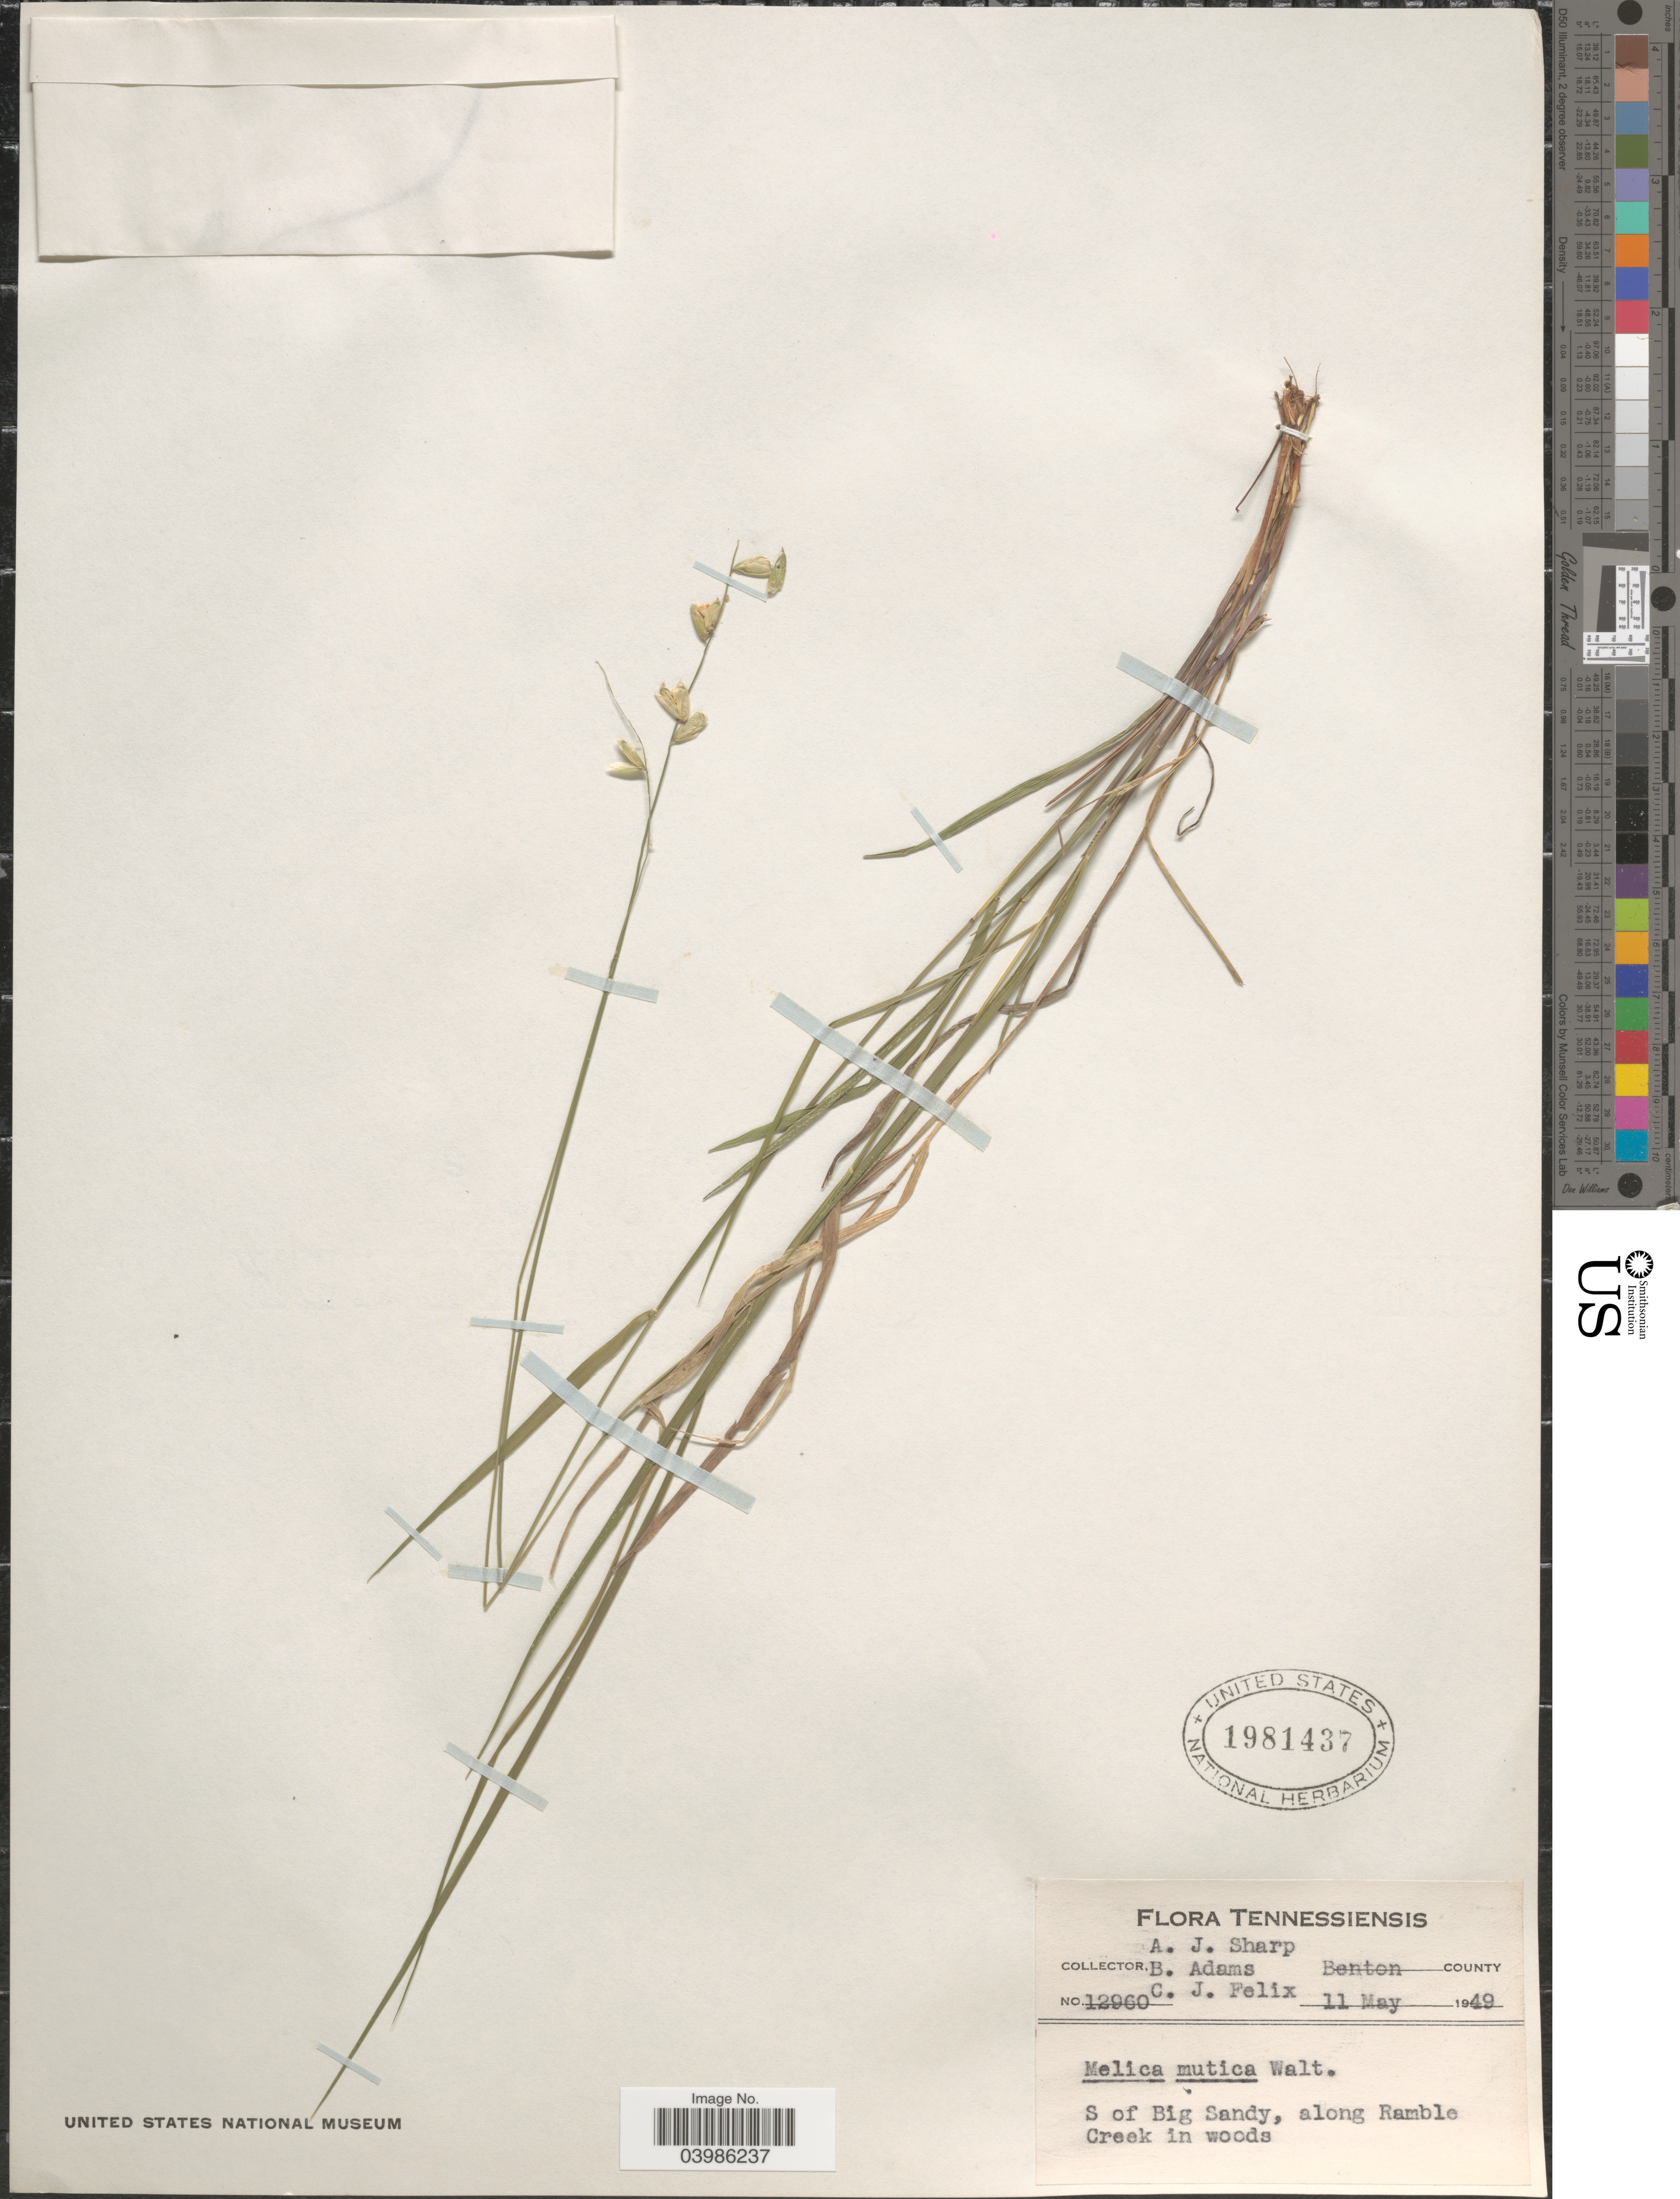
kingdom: Plantae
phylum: Tracheophyta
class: Liliopsida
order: Poales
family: Poaceae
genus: Melica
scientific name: Melica mutica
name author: Walter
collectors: A. J. Sharp, B. Adams & C. Felix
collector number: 12960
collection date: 1949-05-11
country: United States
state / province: Tennessee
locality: Benton County. S of Big Sandy, along Ramble Creek in woods.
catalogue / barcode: US 1981437